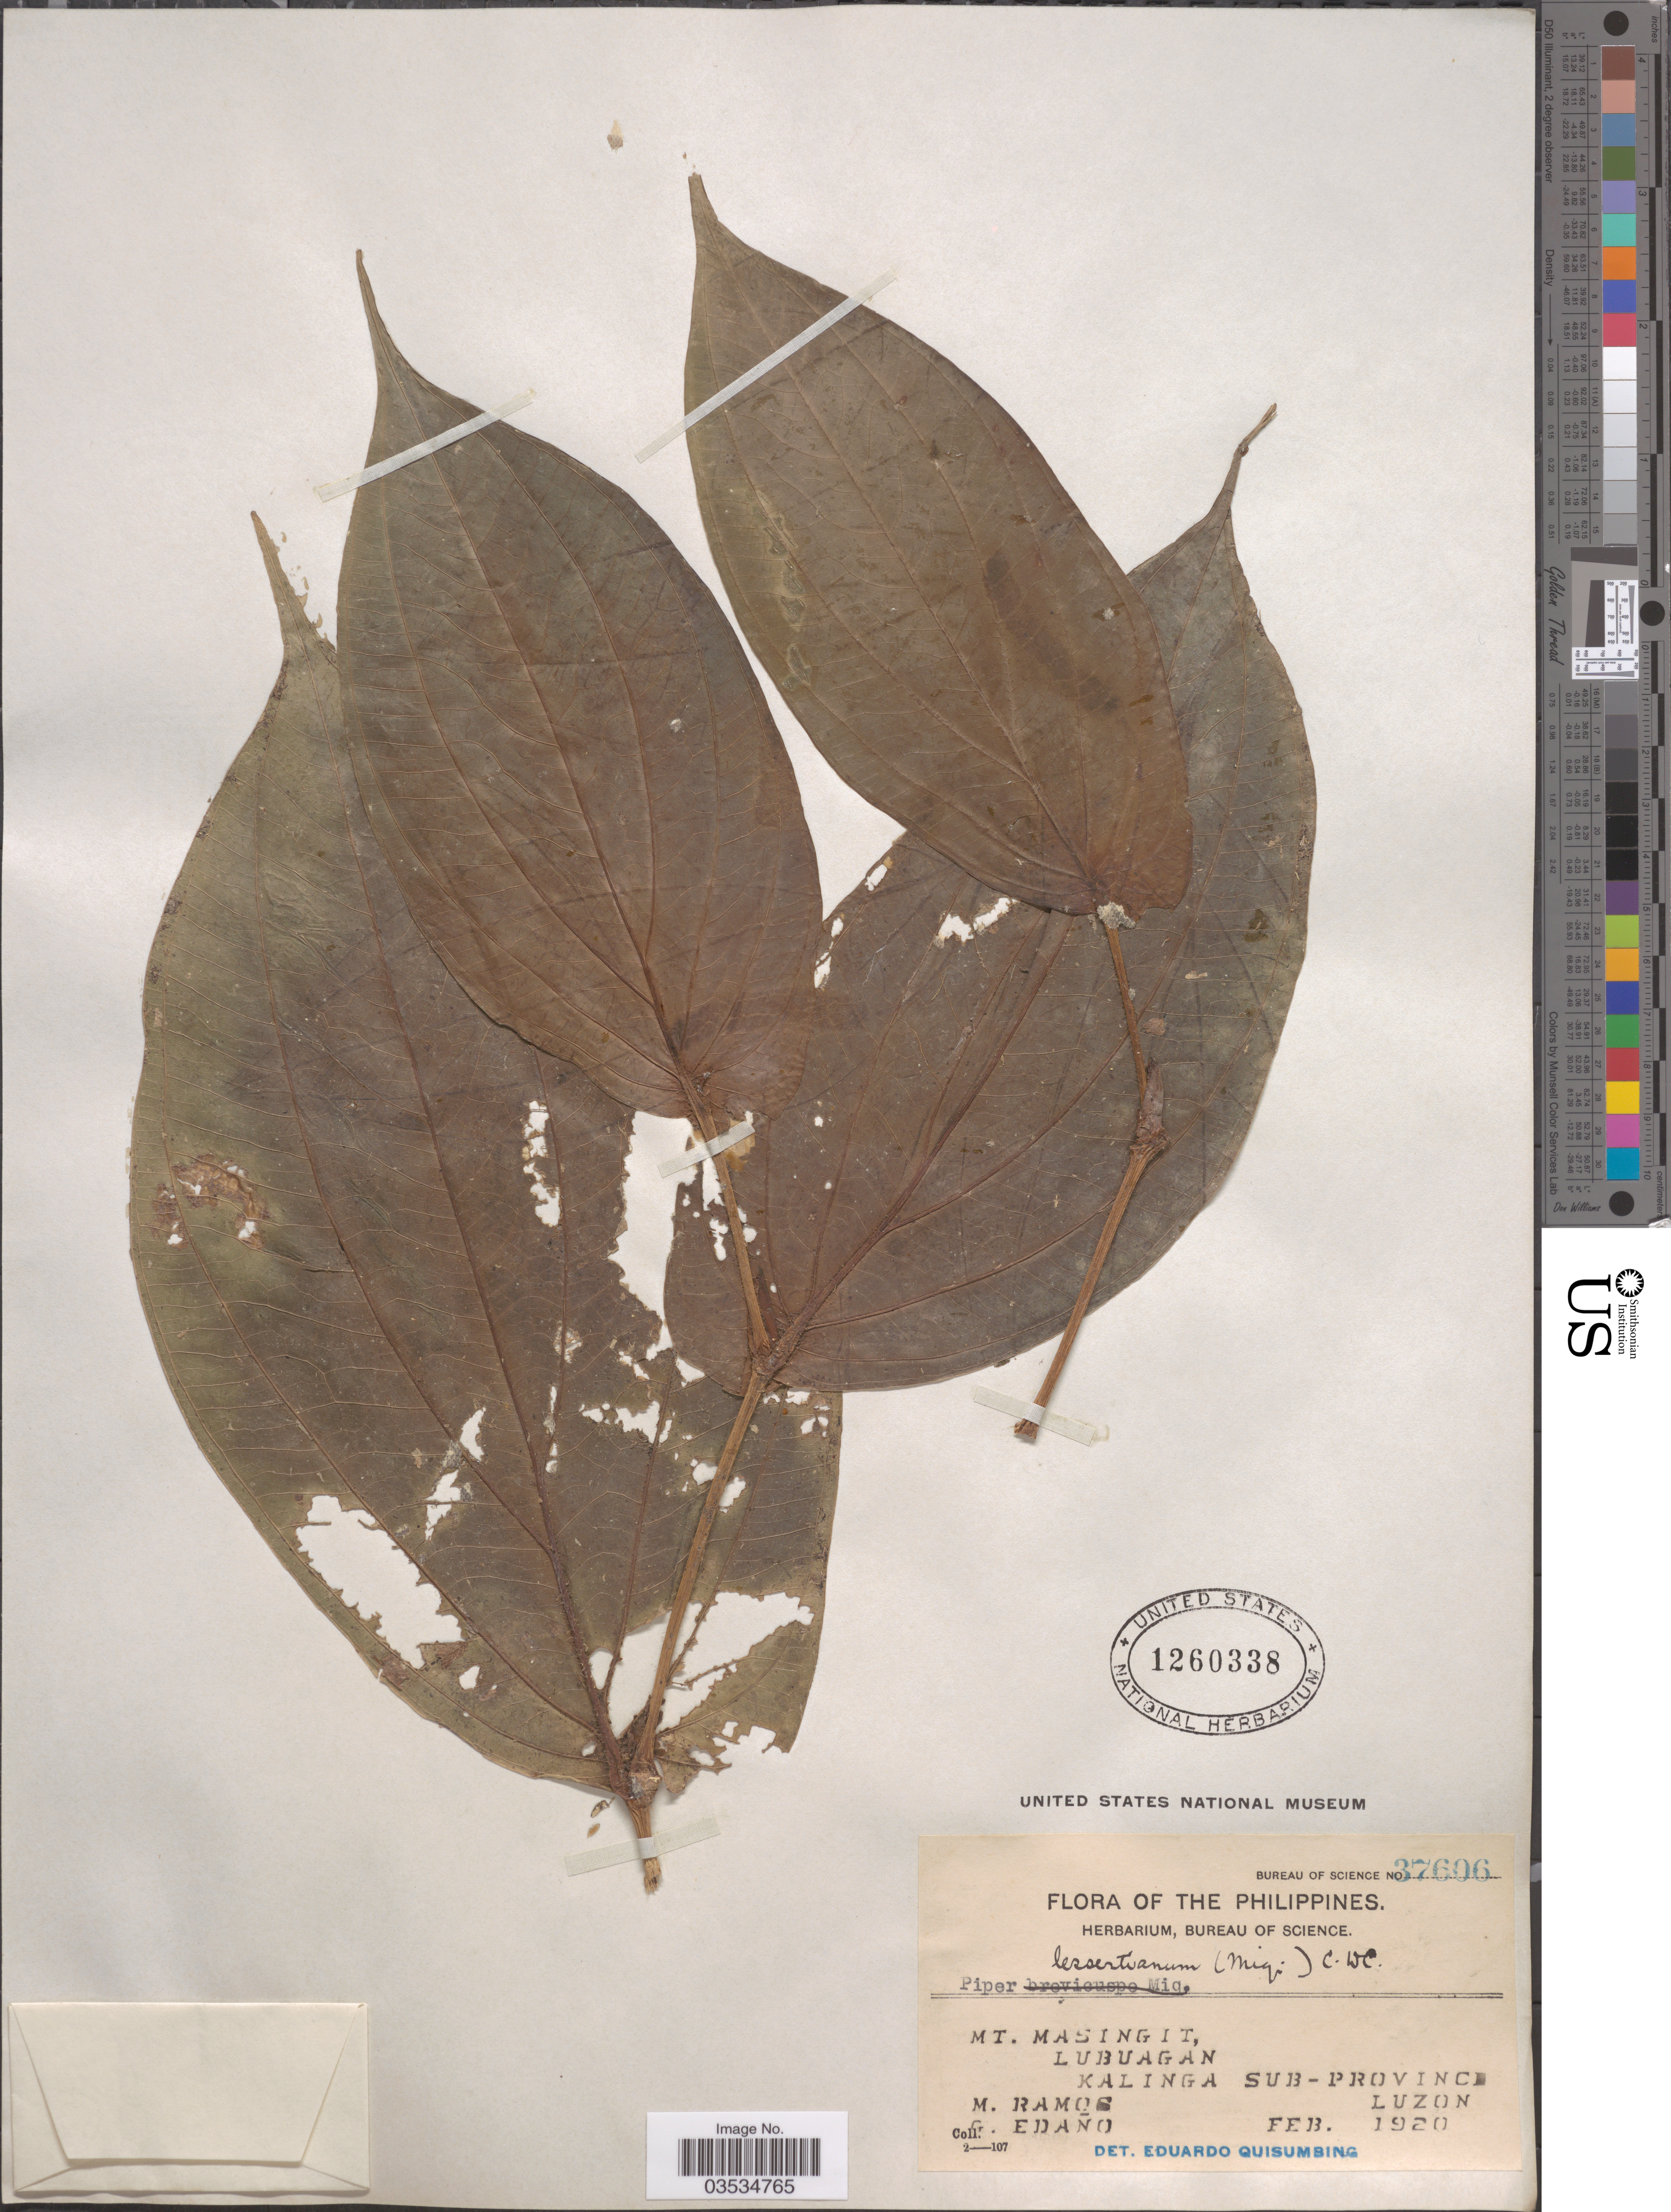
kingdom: Plantae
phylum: Tracheophyta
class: Magnoliopsida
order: Piperales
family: Piperaceae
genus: Piper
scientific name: Piper lessertianum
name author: C. DC.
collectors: M. Ramos & G. Edaño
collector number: Bureau of Science 37606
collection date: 1920-02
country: Philippines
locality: Mt. Masingit, Lubuagan. Kalinga sub-province. Luzon.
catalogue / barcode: US 1260338